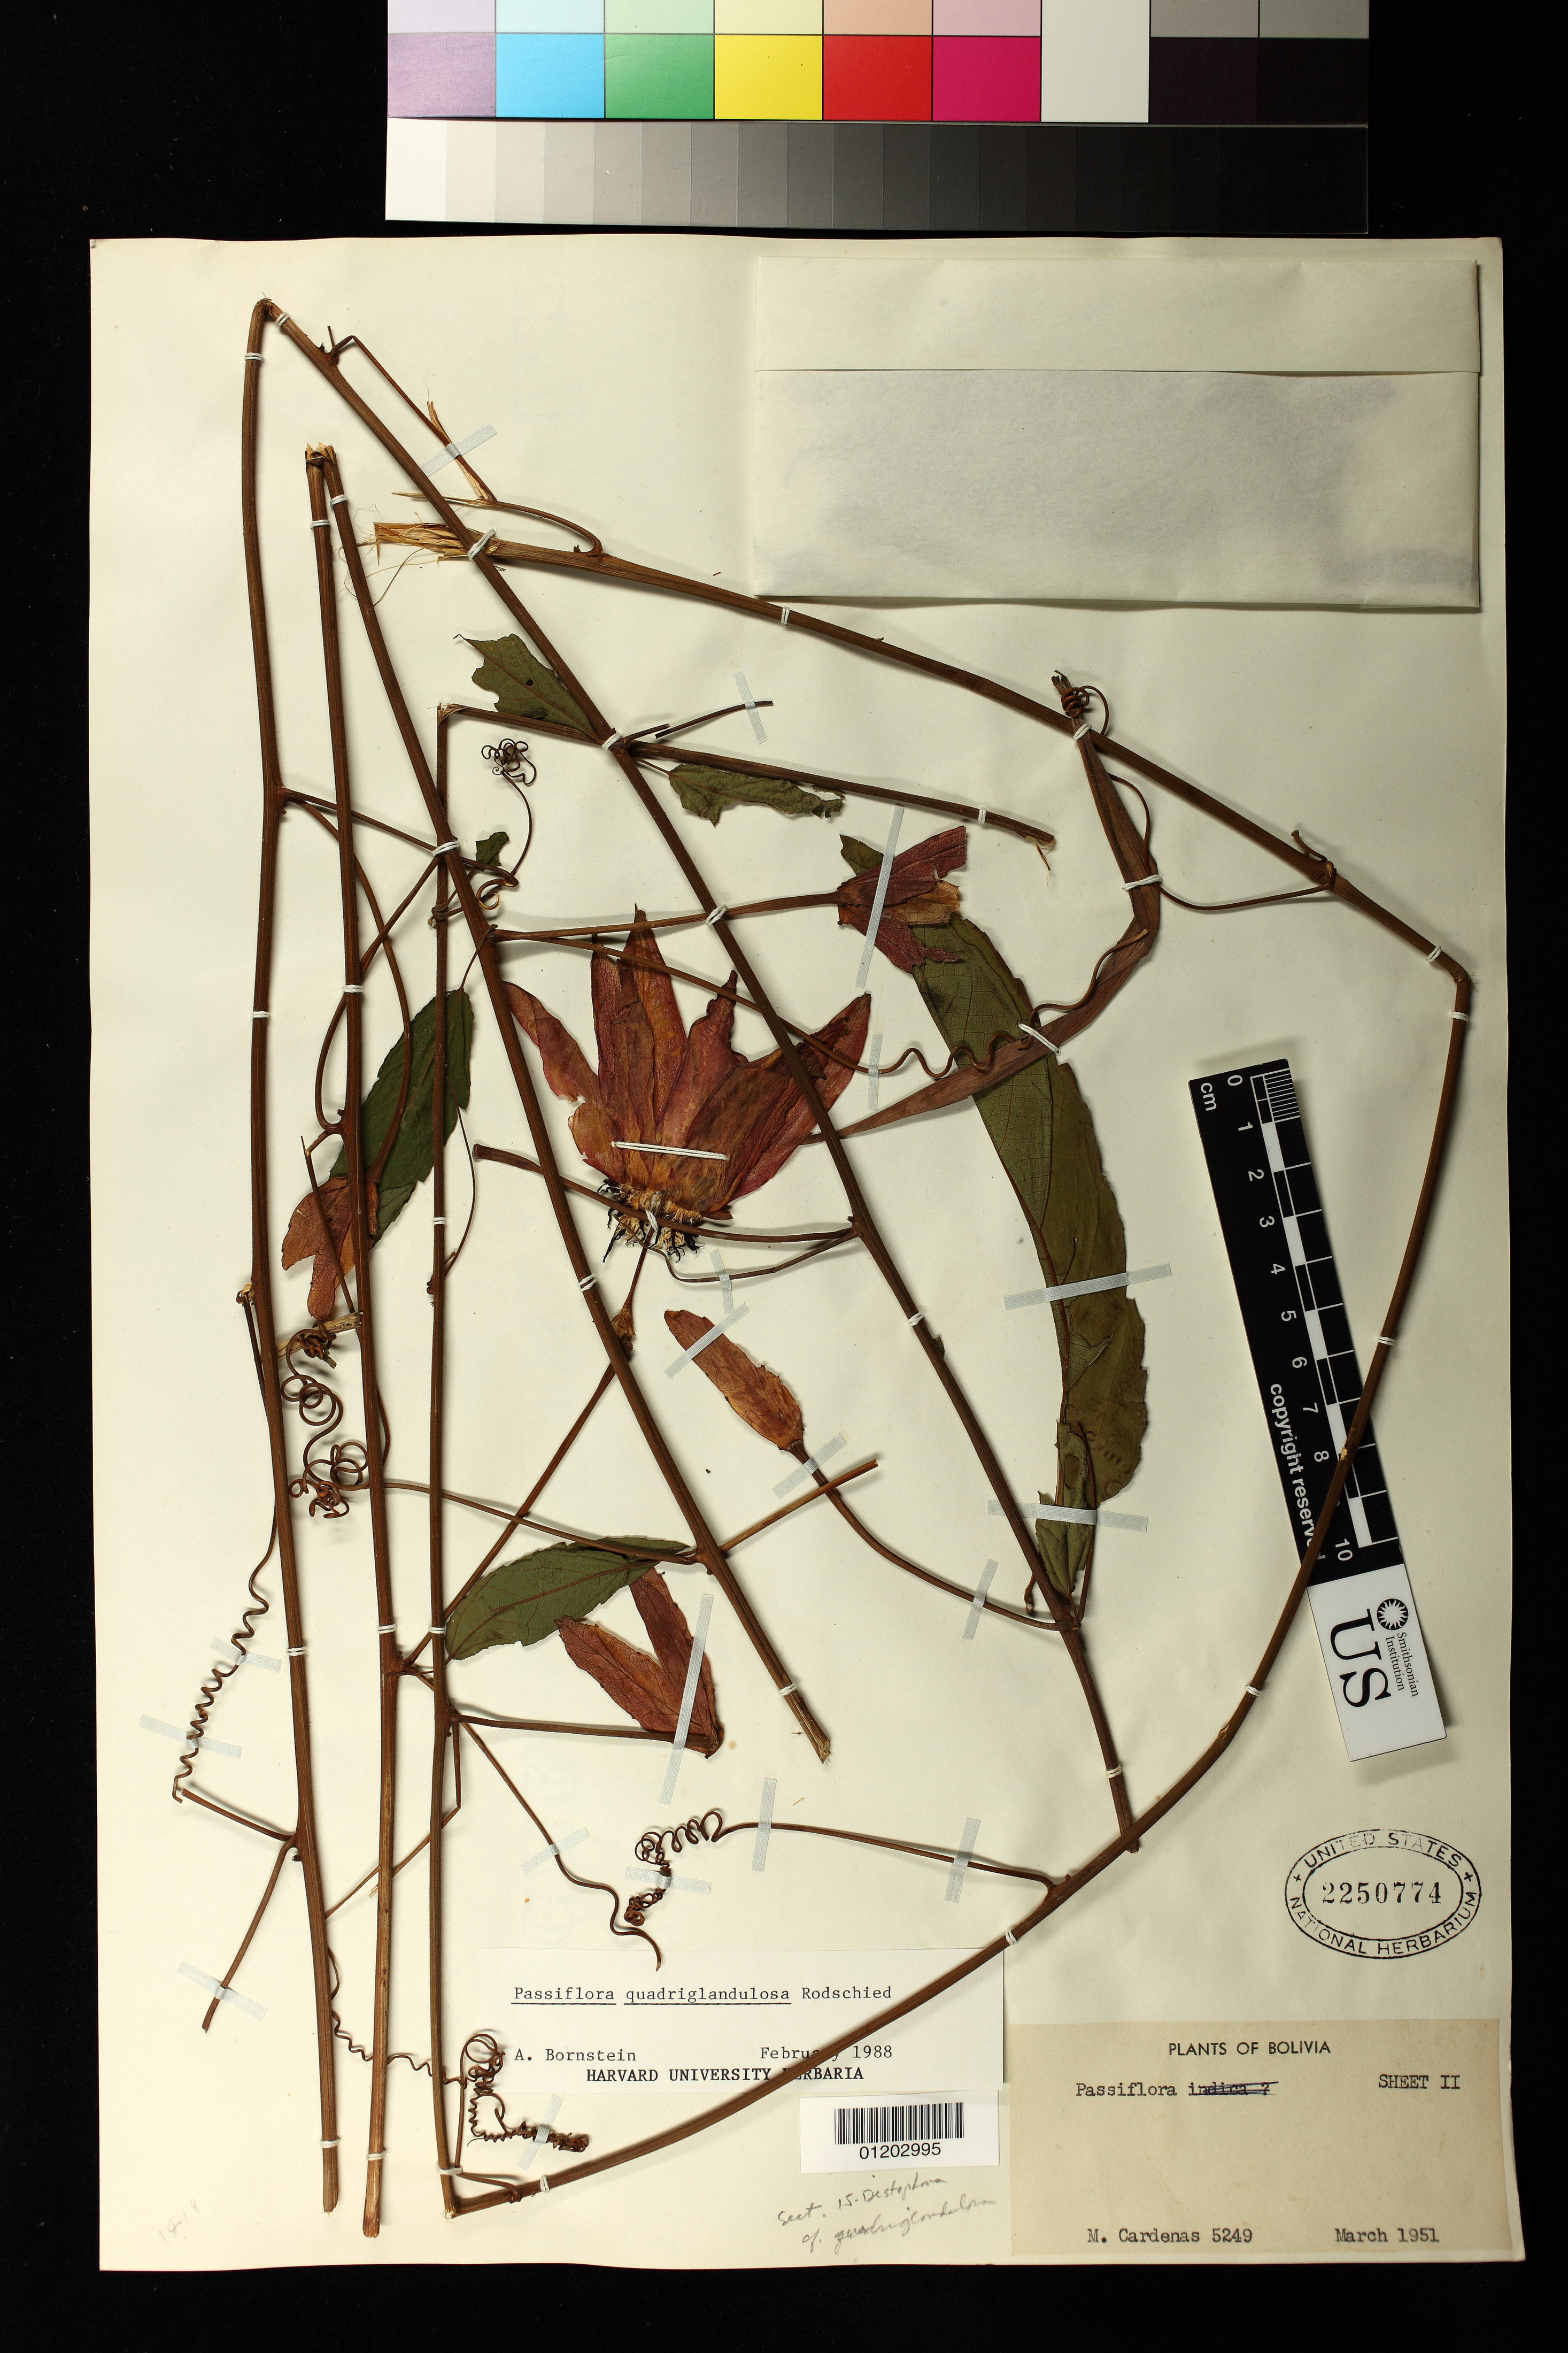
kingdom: Plantae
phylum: Tracheophyta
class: Magnoliopsida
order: Malpighiales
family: Passifloraceae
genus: Passiflora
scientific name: Passiflora quadriglandulosa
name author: Rodschied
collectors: M. Cárdenas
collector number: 5249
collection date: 1951-03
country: Bolivia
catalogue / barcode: US 2250774